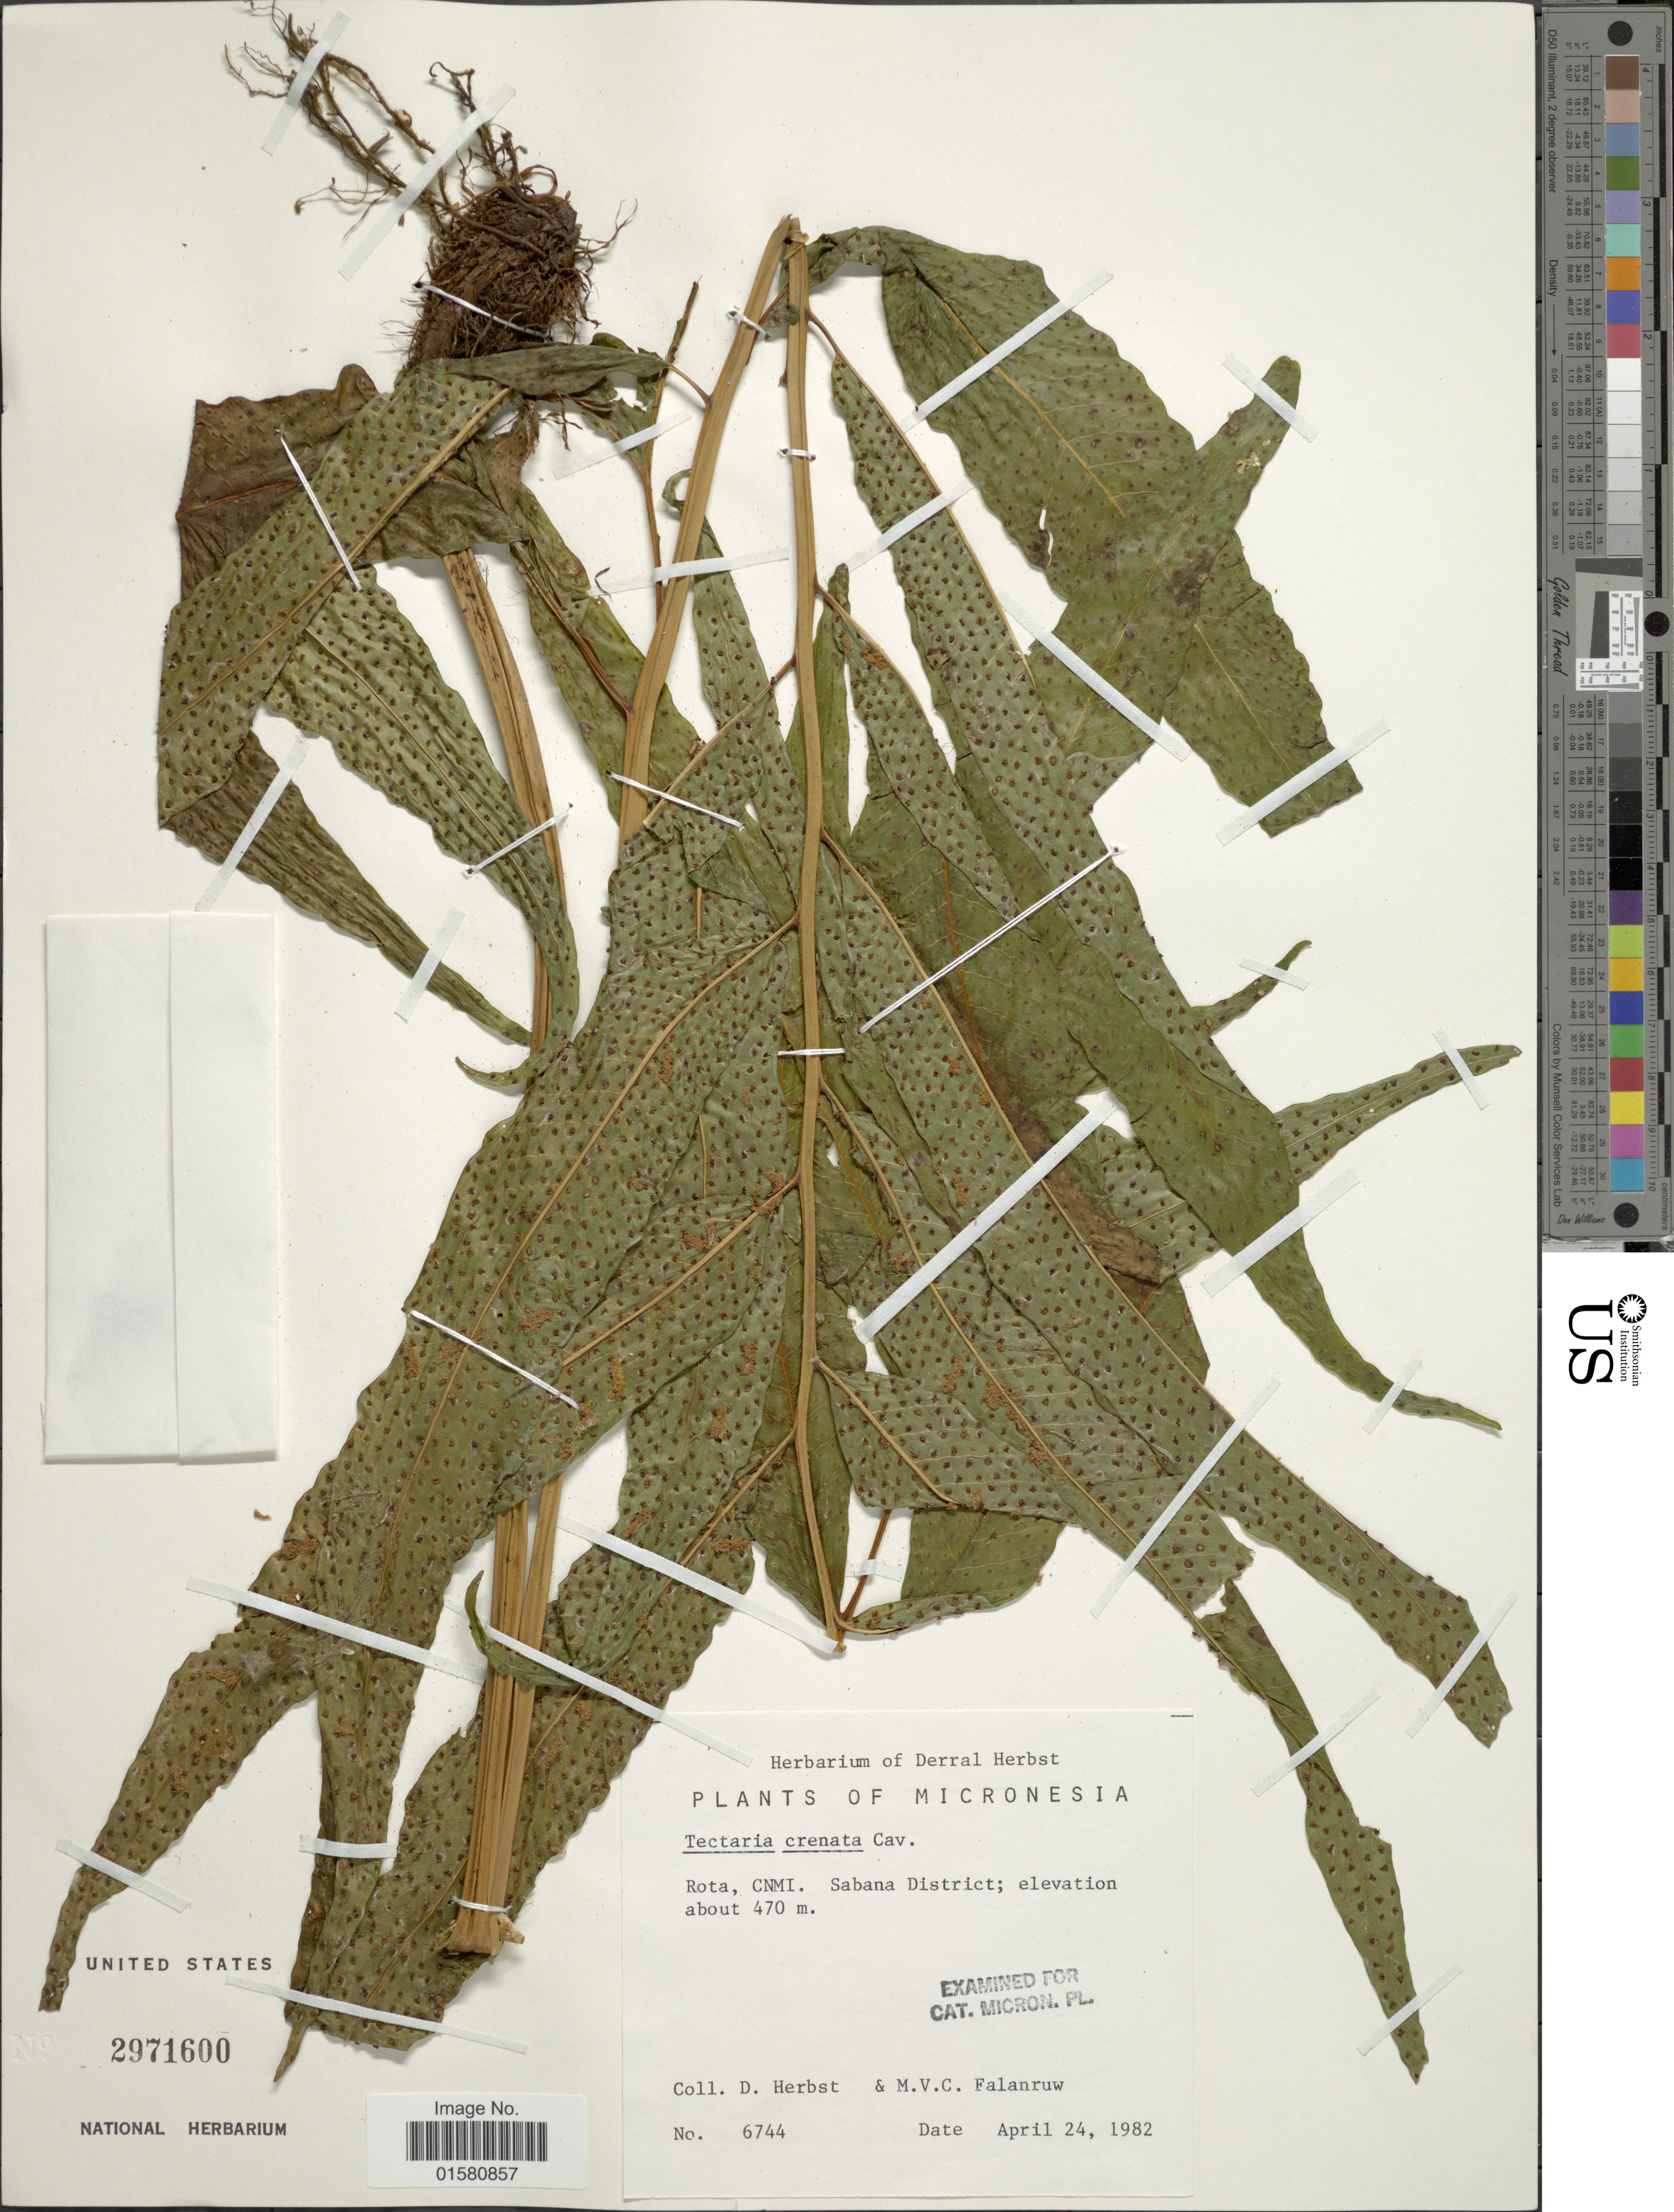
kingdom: Plantae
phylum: Tracheophyta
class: Polypodiopsida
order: Polypodiales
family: Tectariaceae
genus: Tectaria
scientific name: Tectaria crenata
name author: Cav.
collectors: D. Herbst & M. V. Falanruw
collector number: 6744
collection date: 1982-04-24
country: Northern Mariana Islands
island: Rota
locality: Rota, CNMI. Sabana District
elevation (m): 470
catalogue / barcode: US 2971600